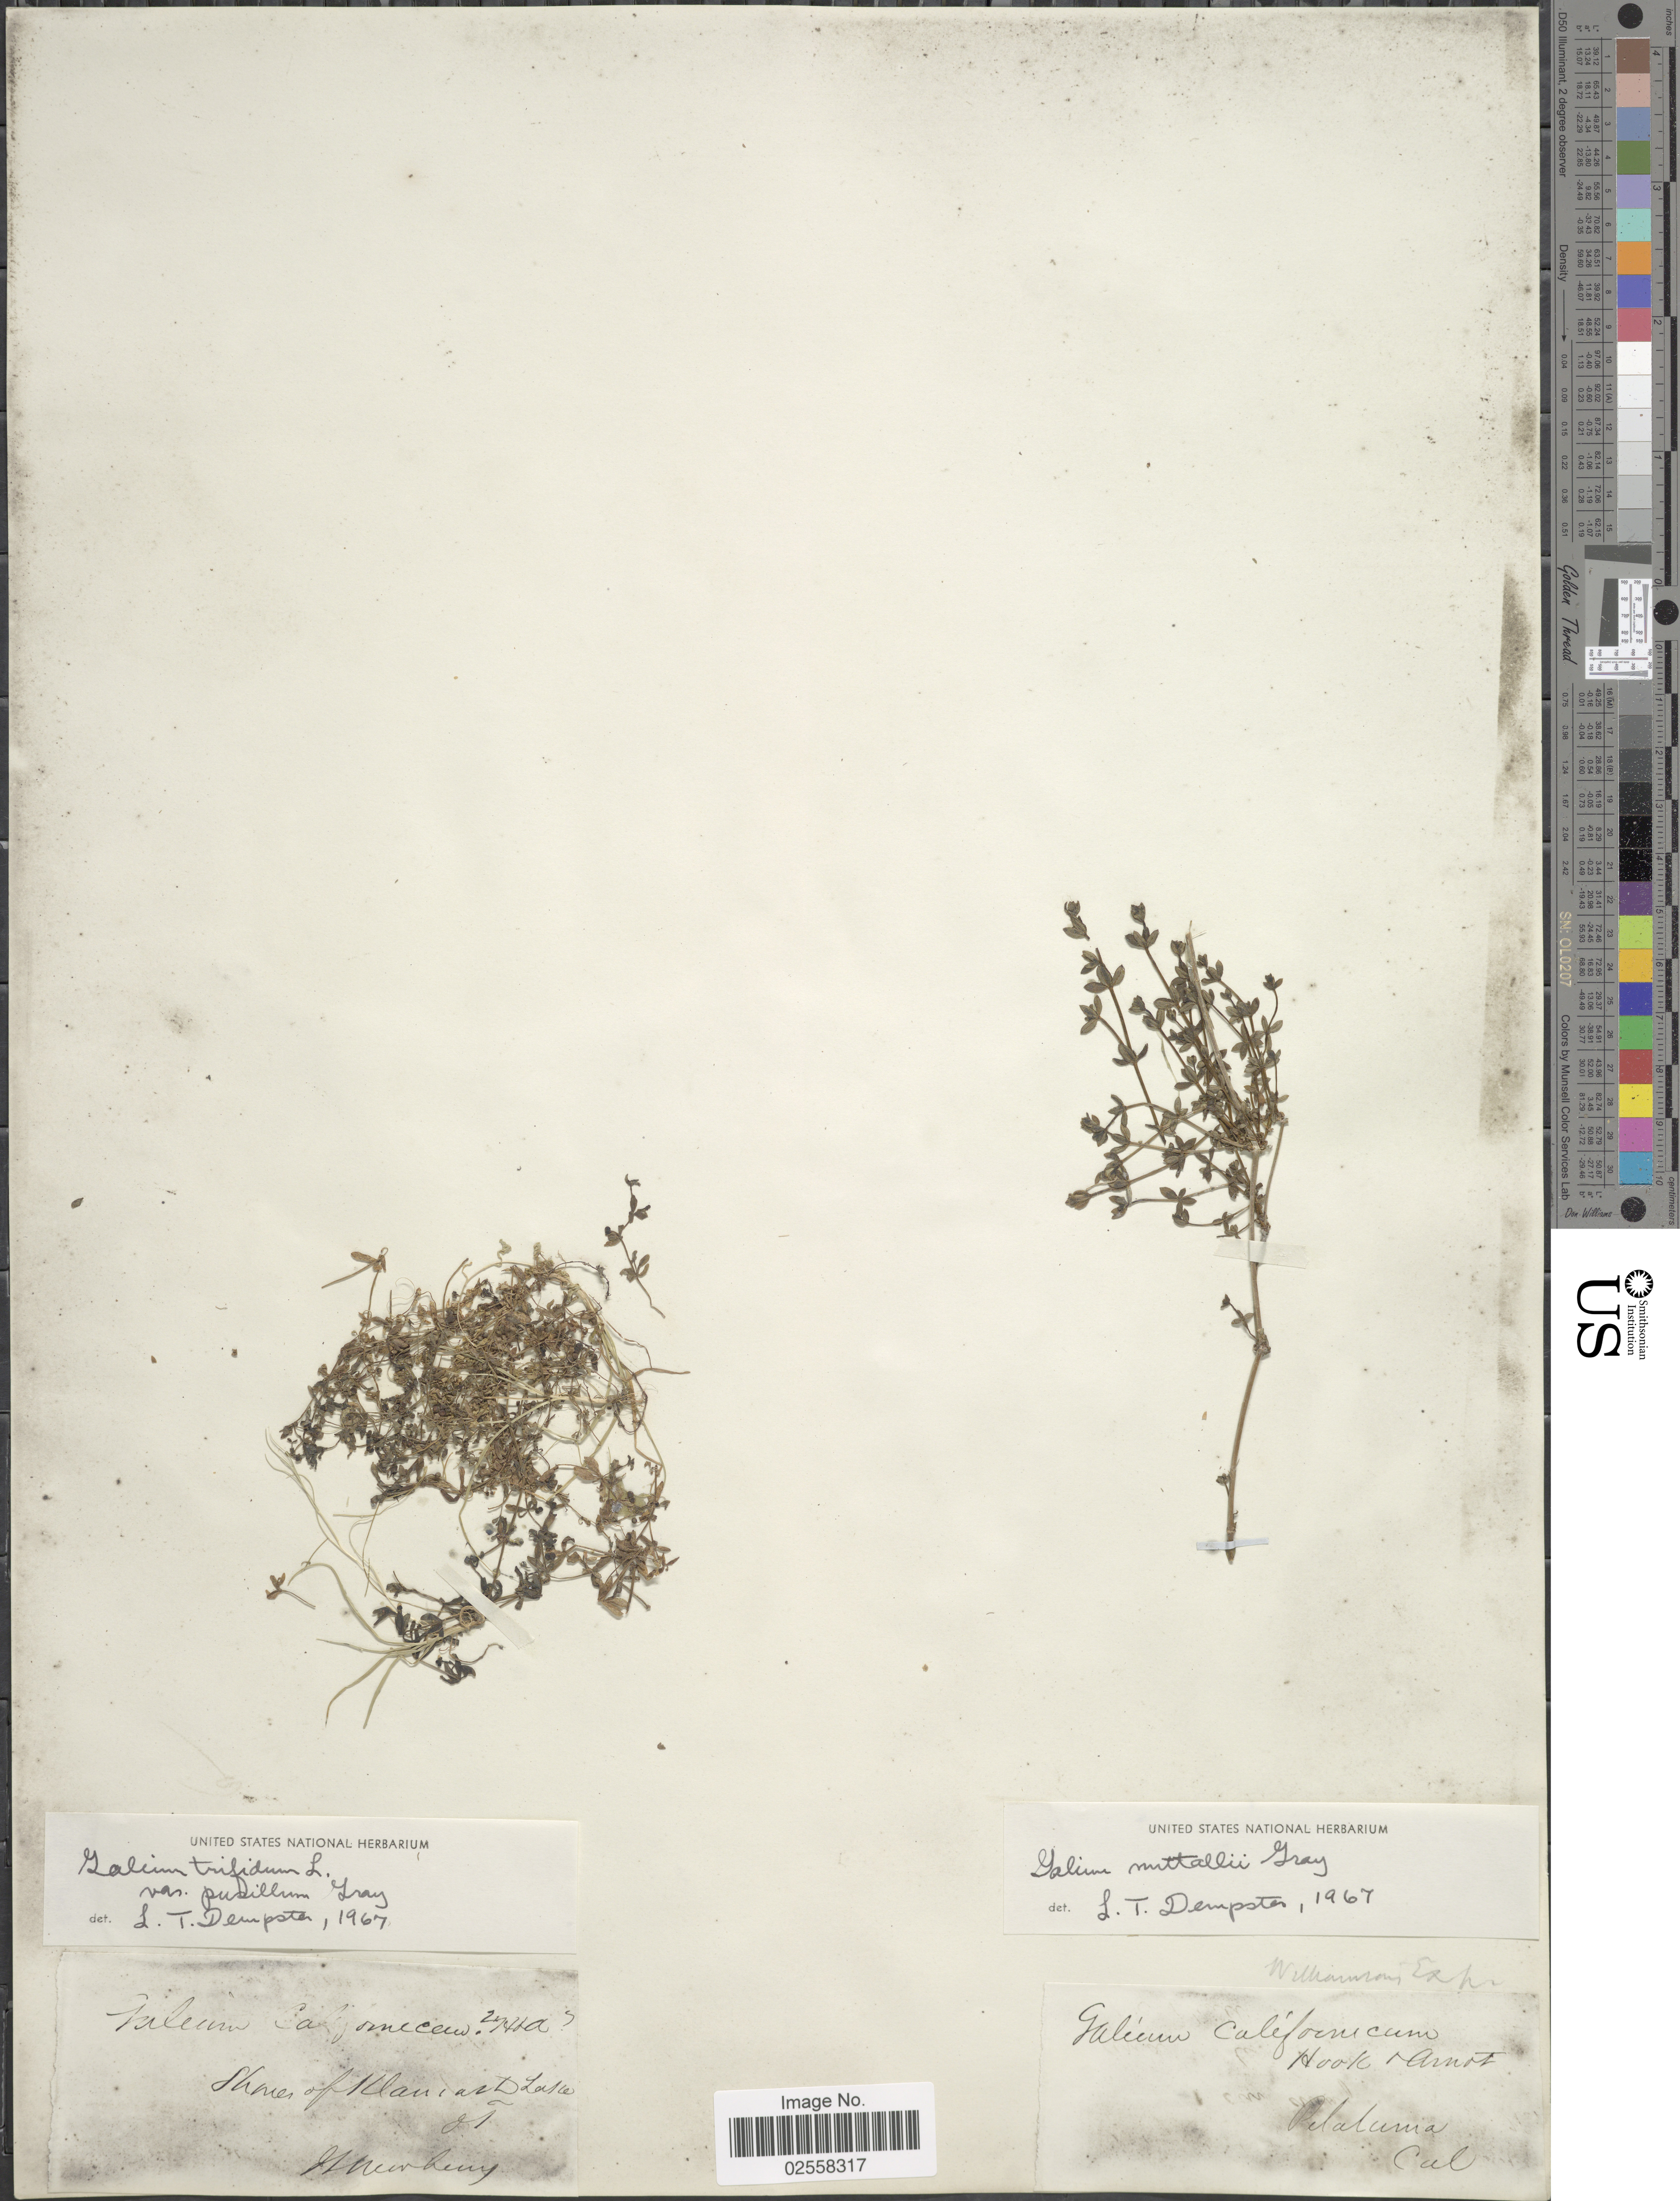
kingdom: Plantae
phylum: Tracheophyta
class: Magnoliopsida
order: Gentianales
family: Rubiaceae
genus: Galium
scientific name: Galium nuttallii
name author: A. Gray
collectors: J. S. Newberry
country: United States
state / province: California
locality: Shores of Klamath Lake, O.T., Petaluma, Cal.